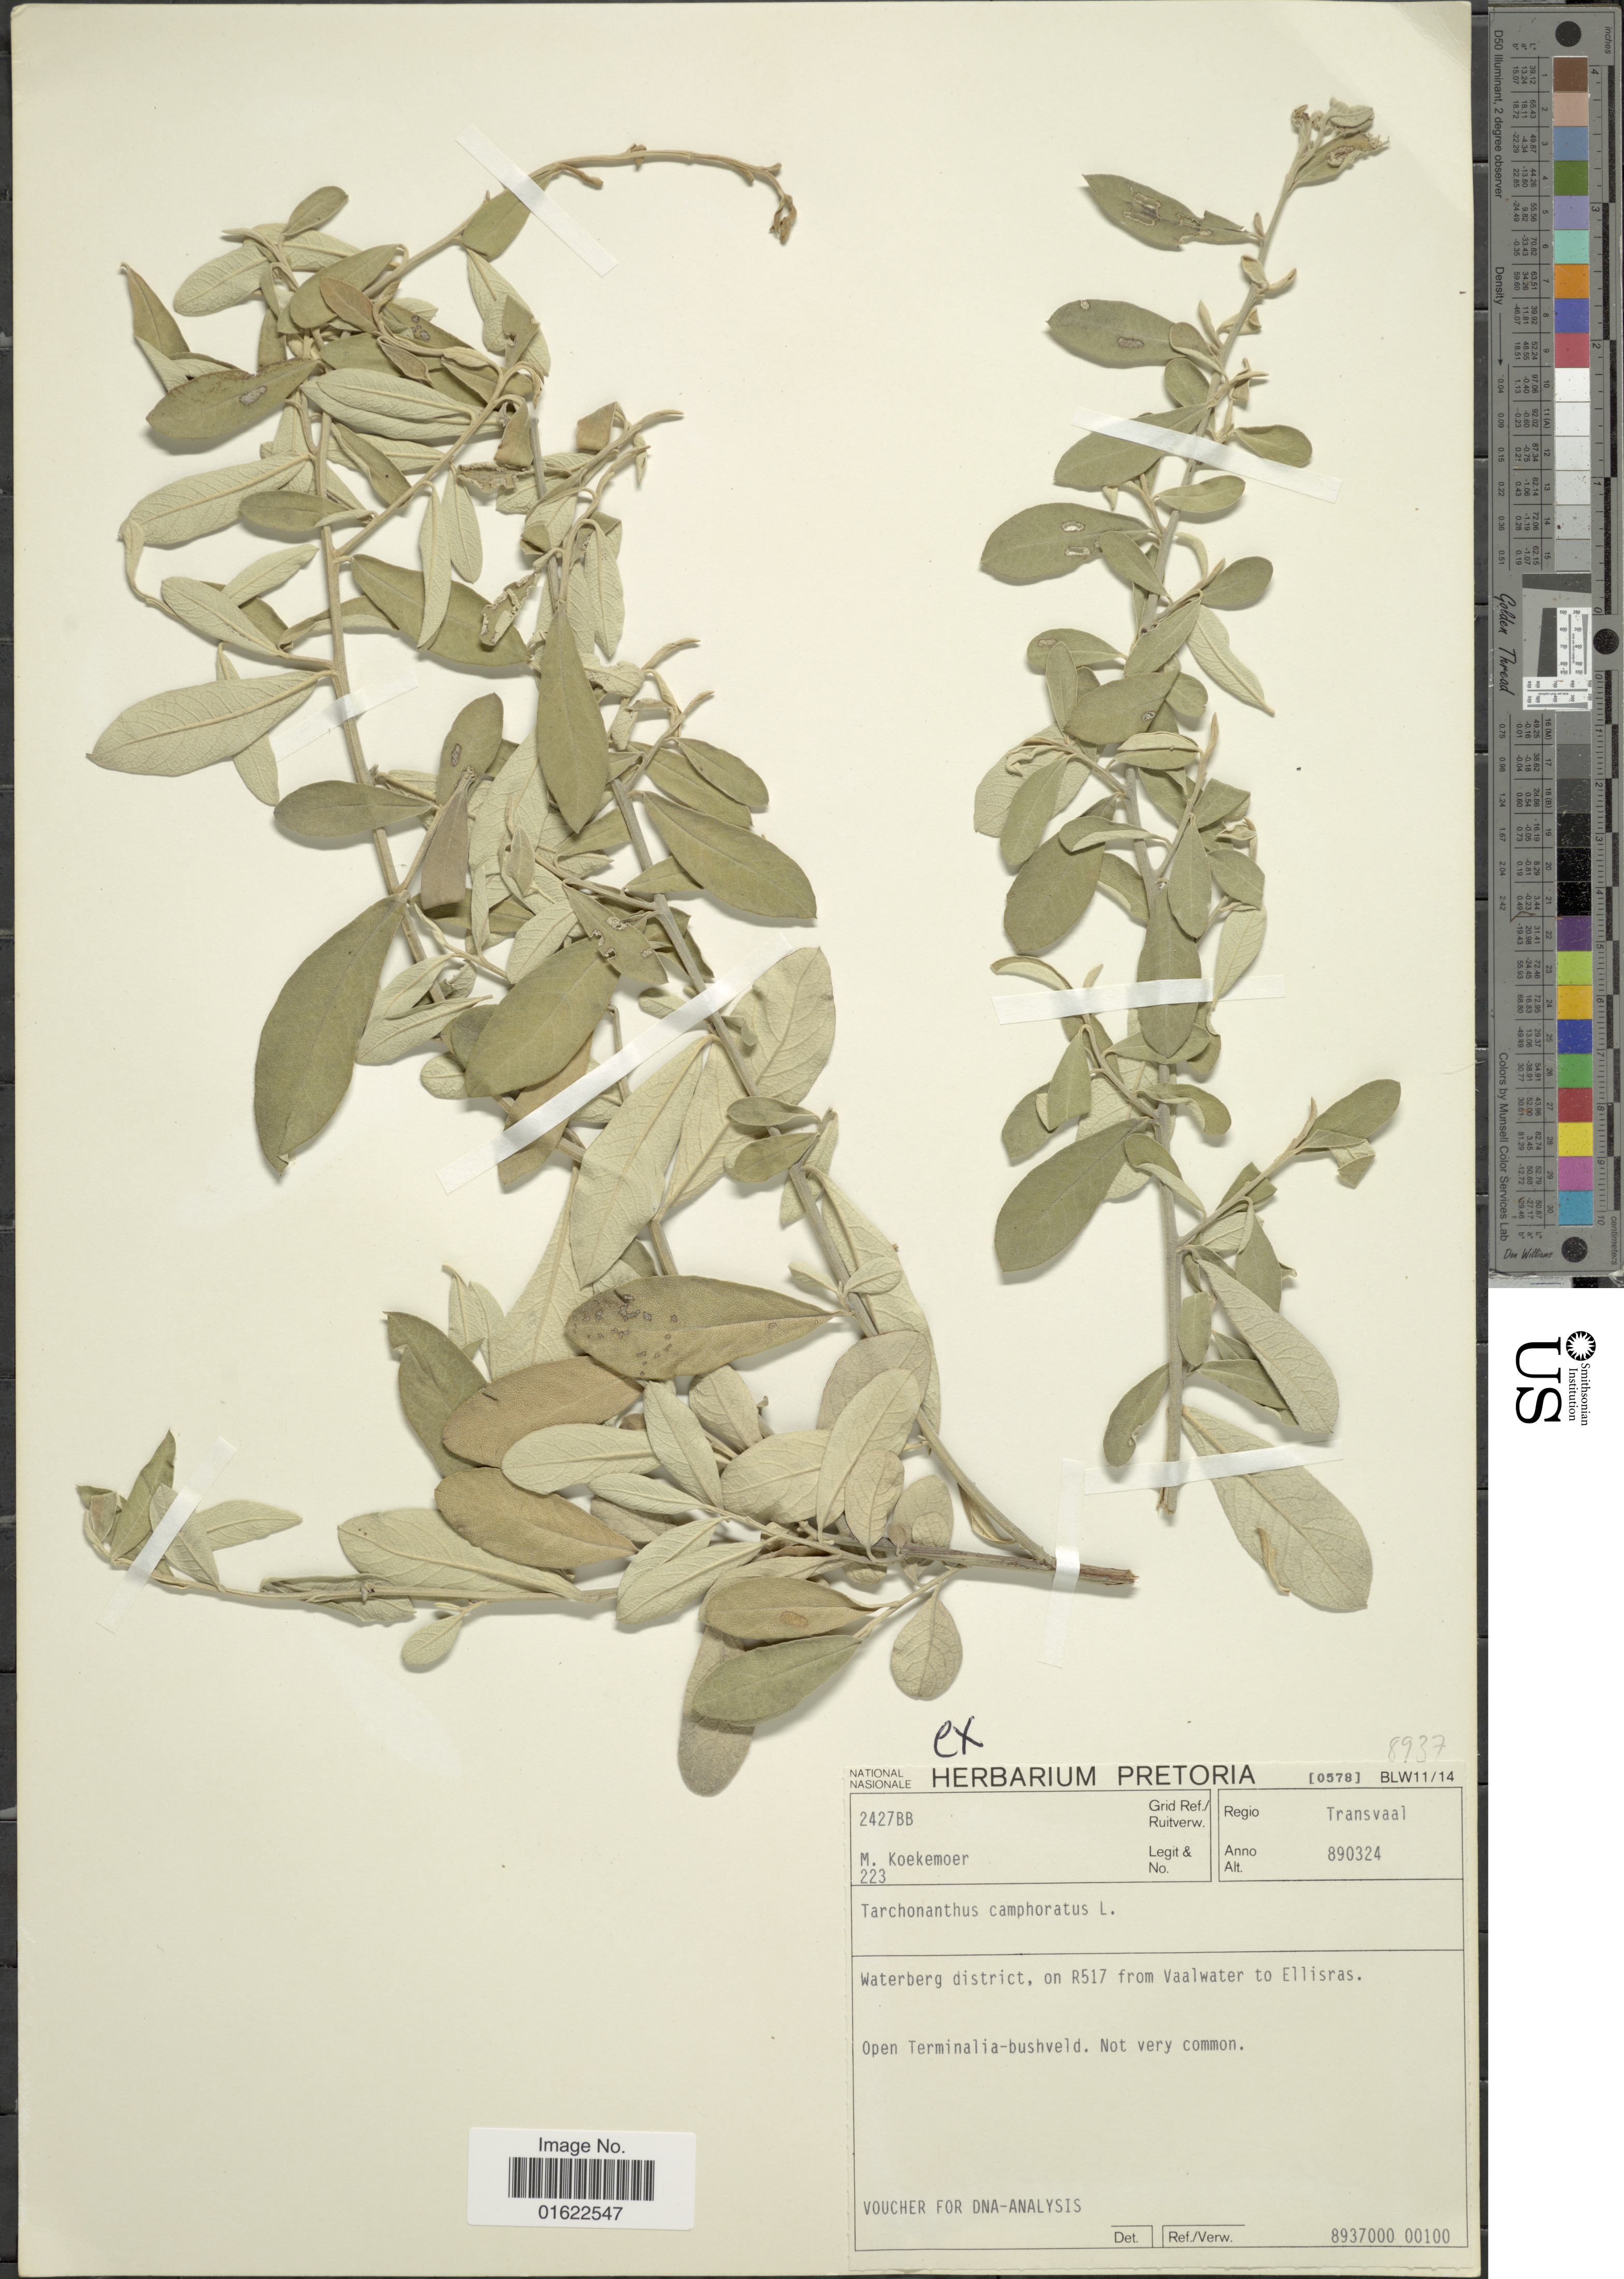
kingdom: Plantae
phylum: Tracheophyta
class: Magnoliopsida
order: Asterales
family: Asteraceae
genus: Tarchonanthus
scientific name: Tarchonanthus camphoratus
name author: L.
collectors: M. Koekemoer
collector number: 223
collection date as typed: Transcribed d/m/y: 24/3/89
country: South Africa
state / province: Limpopo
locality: Regio Transvaal, Waterberg district, on R517 from Vaalwater to Ellisras